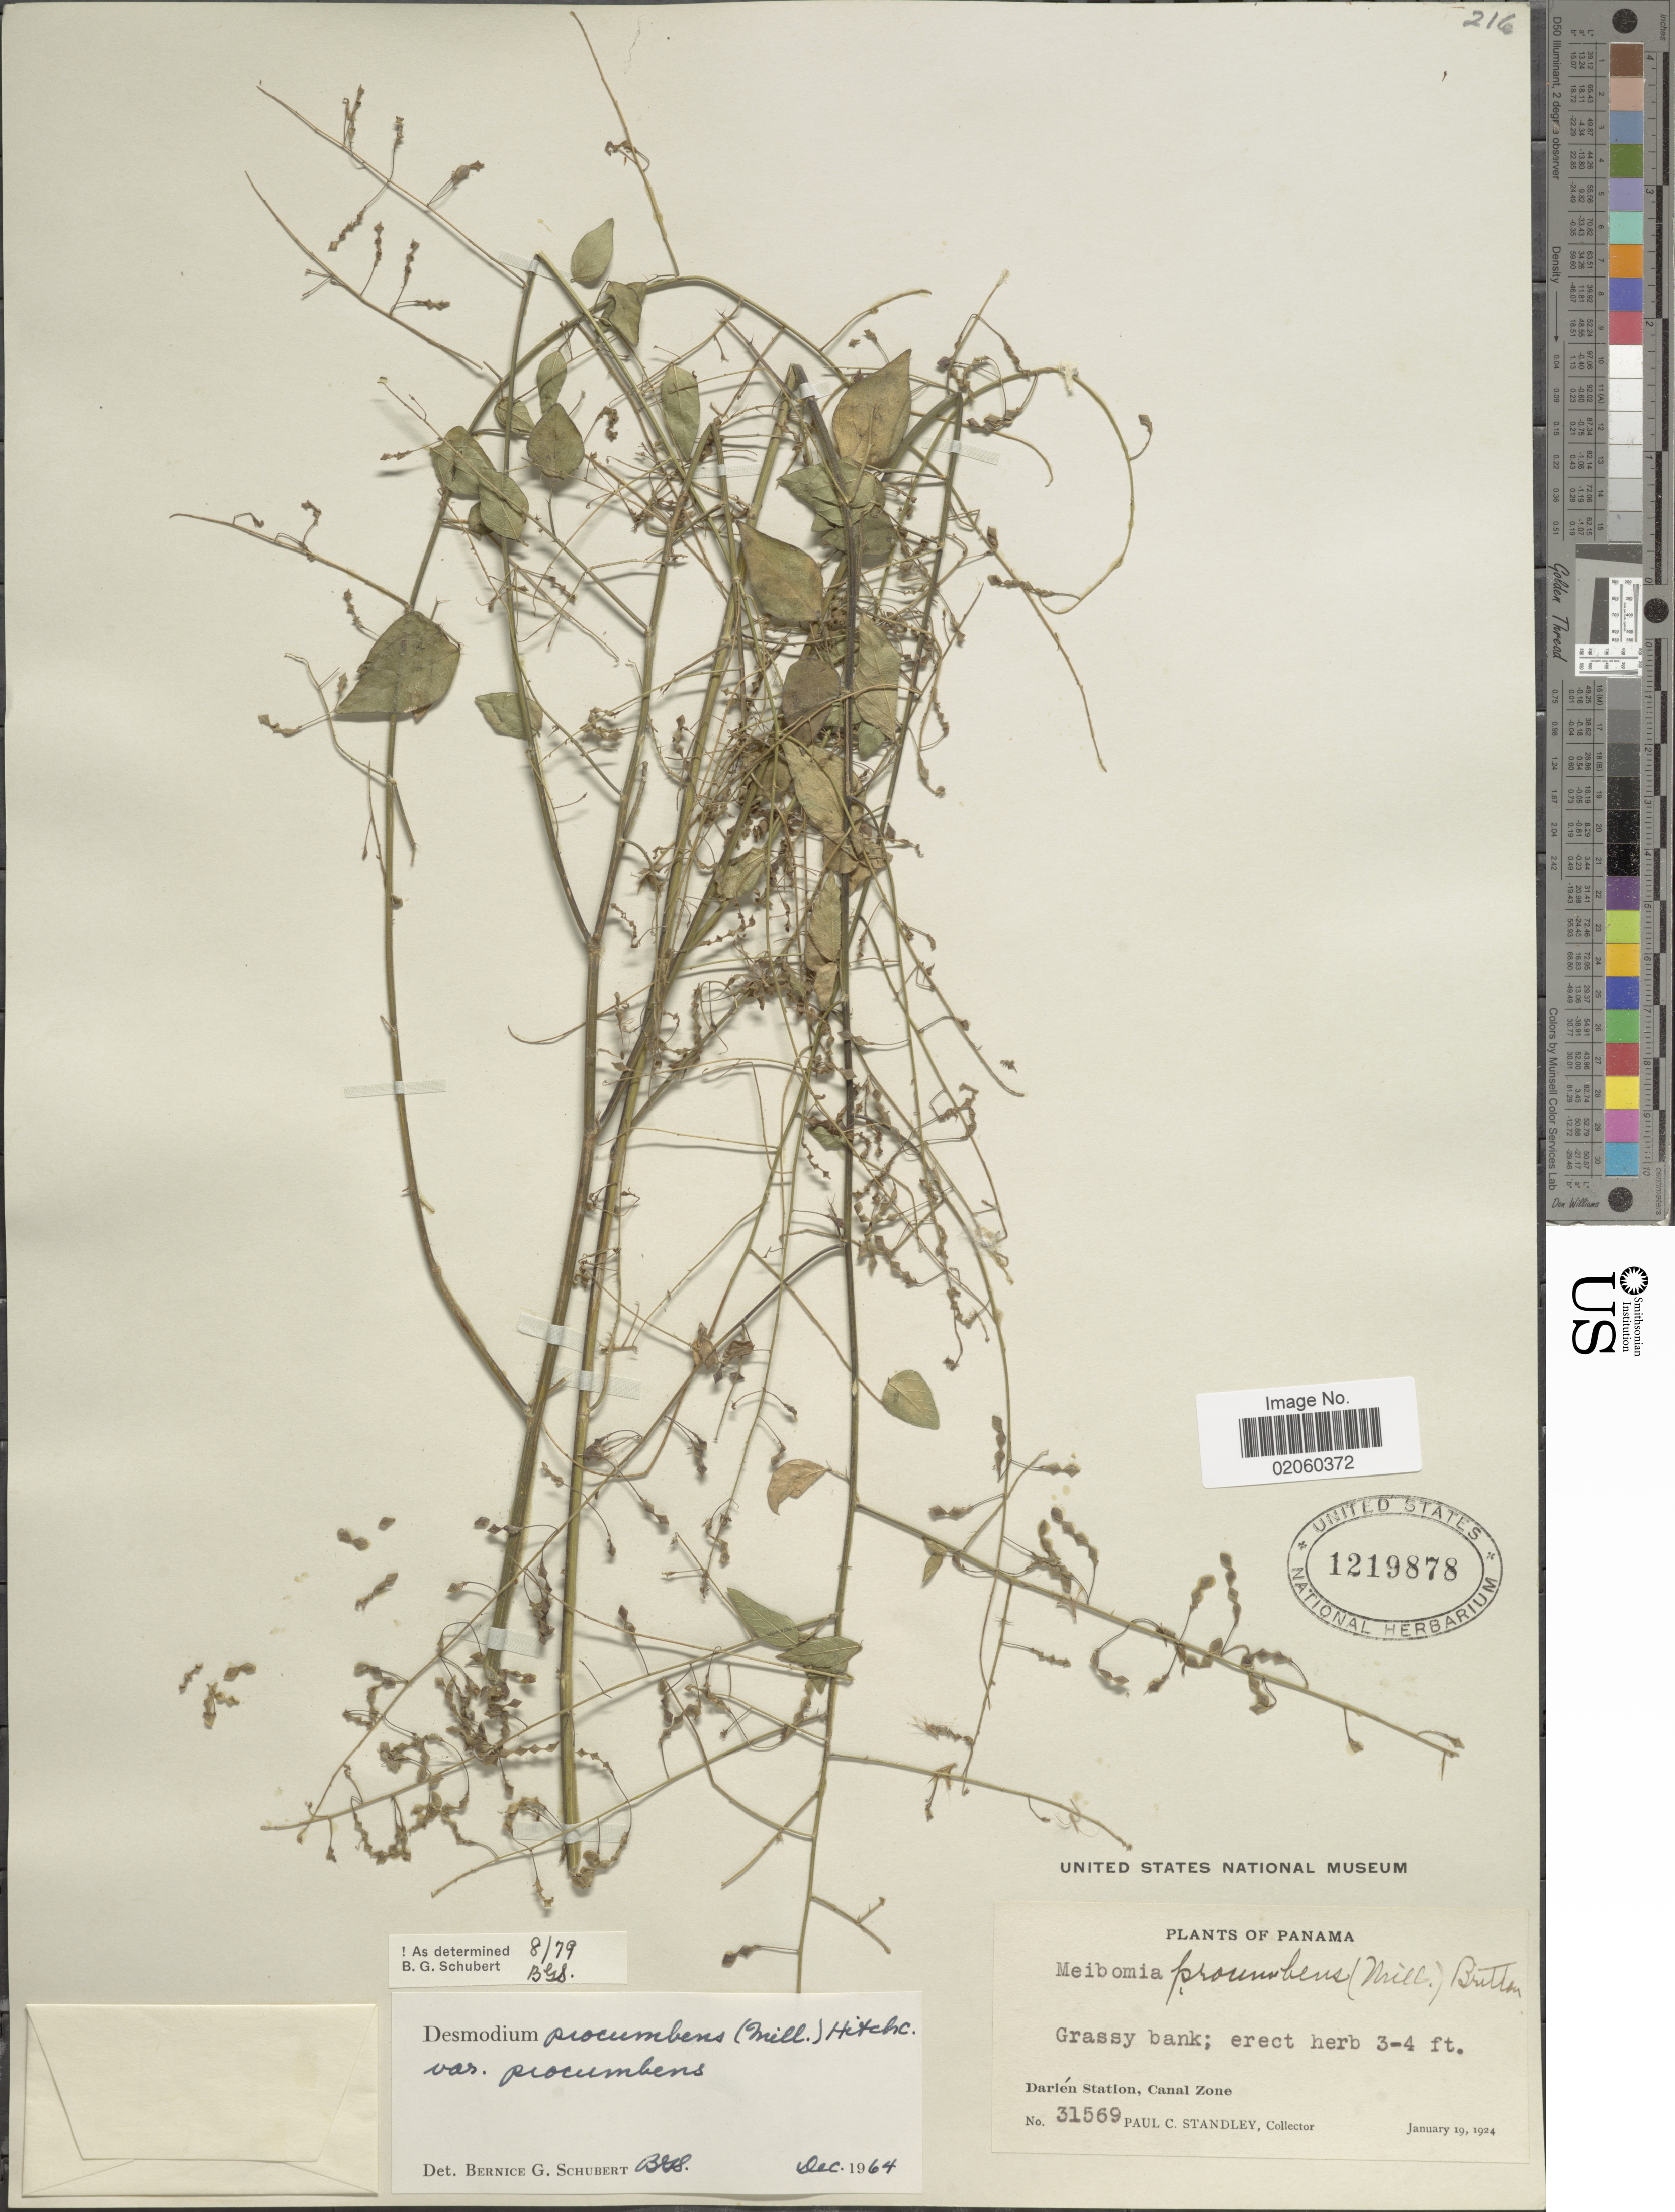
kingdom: Plantae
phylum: Tracheophyta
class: Magnoliopsida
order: Fabales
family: Fabaceae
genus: Desmodium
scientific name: Desmodium procumbens var. procumbens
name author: (Mill.) Hitchc.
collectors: P. C. Standley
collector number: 31569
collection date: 1924-01-19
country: Panama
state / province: Colón / Panamá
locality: Darien Station, Canal Zone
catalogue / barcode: US 1219878